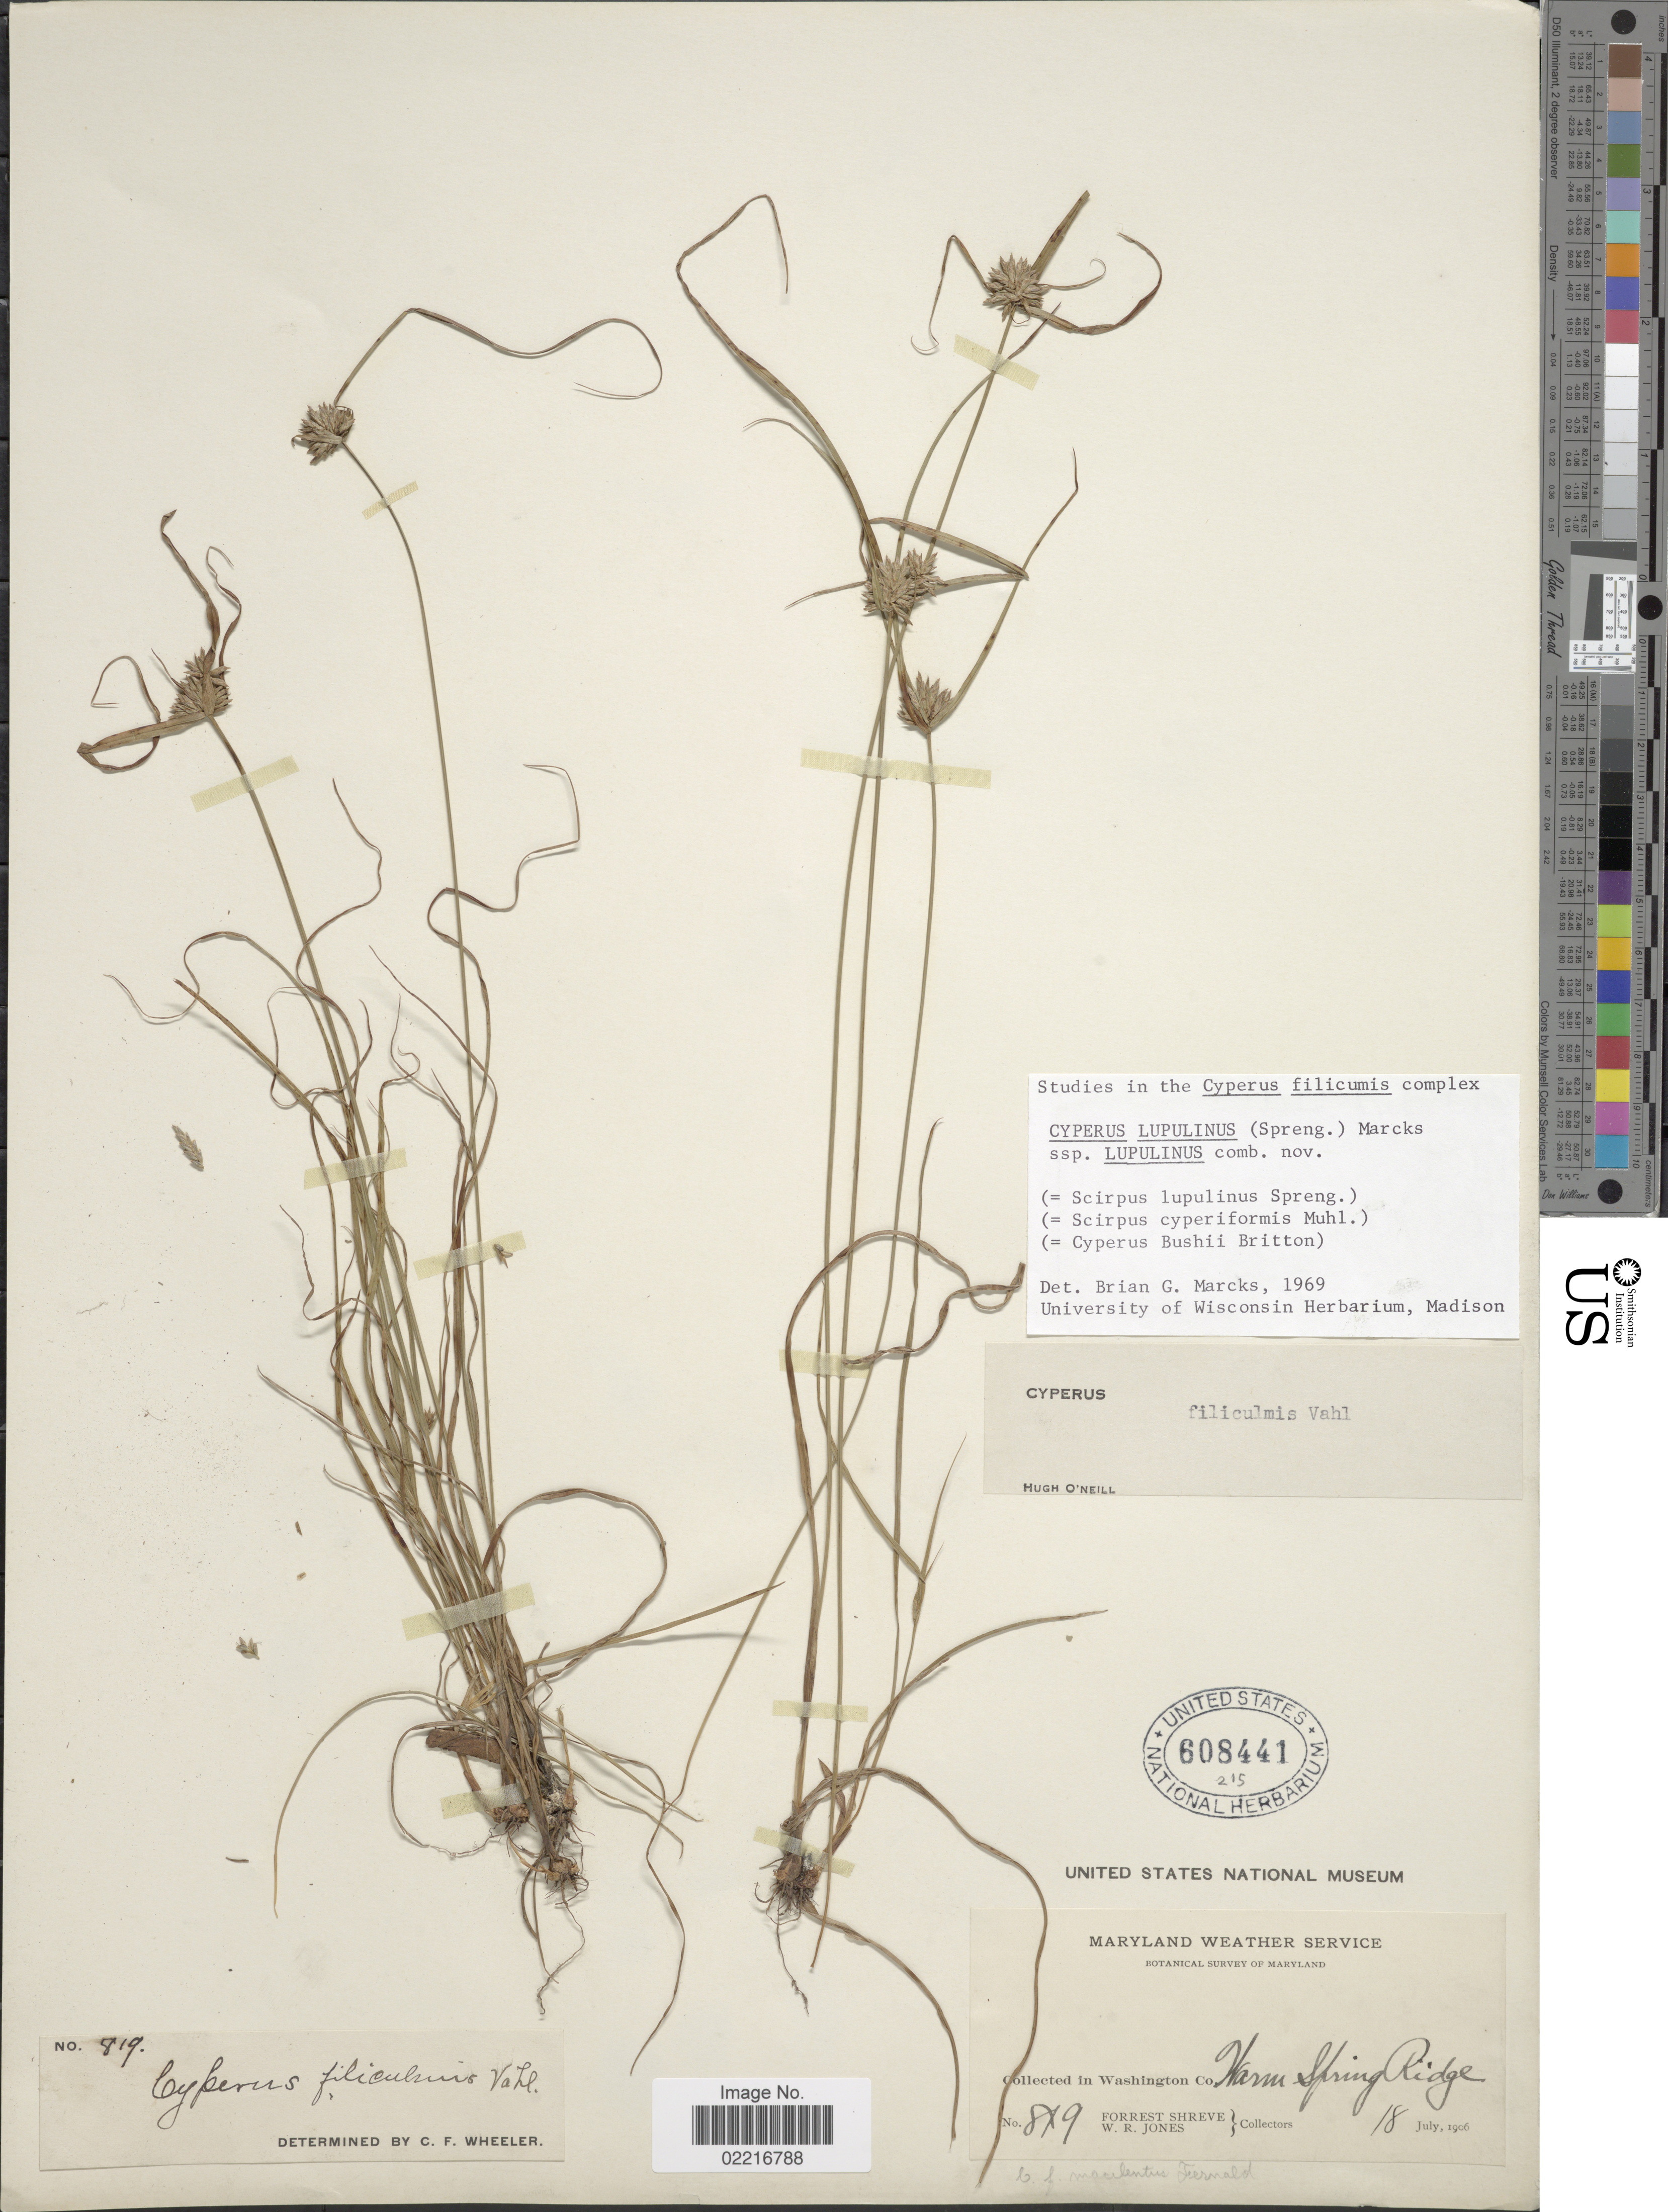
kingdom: Plantae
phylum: Tracheophyta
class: Liliopsida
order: Poales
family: Cyperaceae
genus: Cyperus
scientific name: Cyperus lupulinus subsp. lupulinus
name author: (Spreng.) Marcks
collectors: F. Shreve & W. R. Jones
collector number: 819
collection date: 1906-07-18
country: United States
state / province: Maryland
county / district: Washngton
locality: Maryland, In Washington Co. Warm Spring Ridge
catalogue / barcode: US 608441